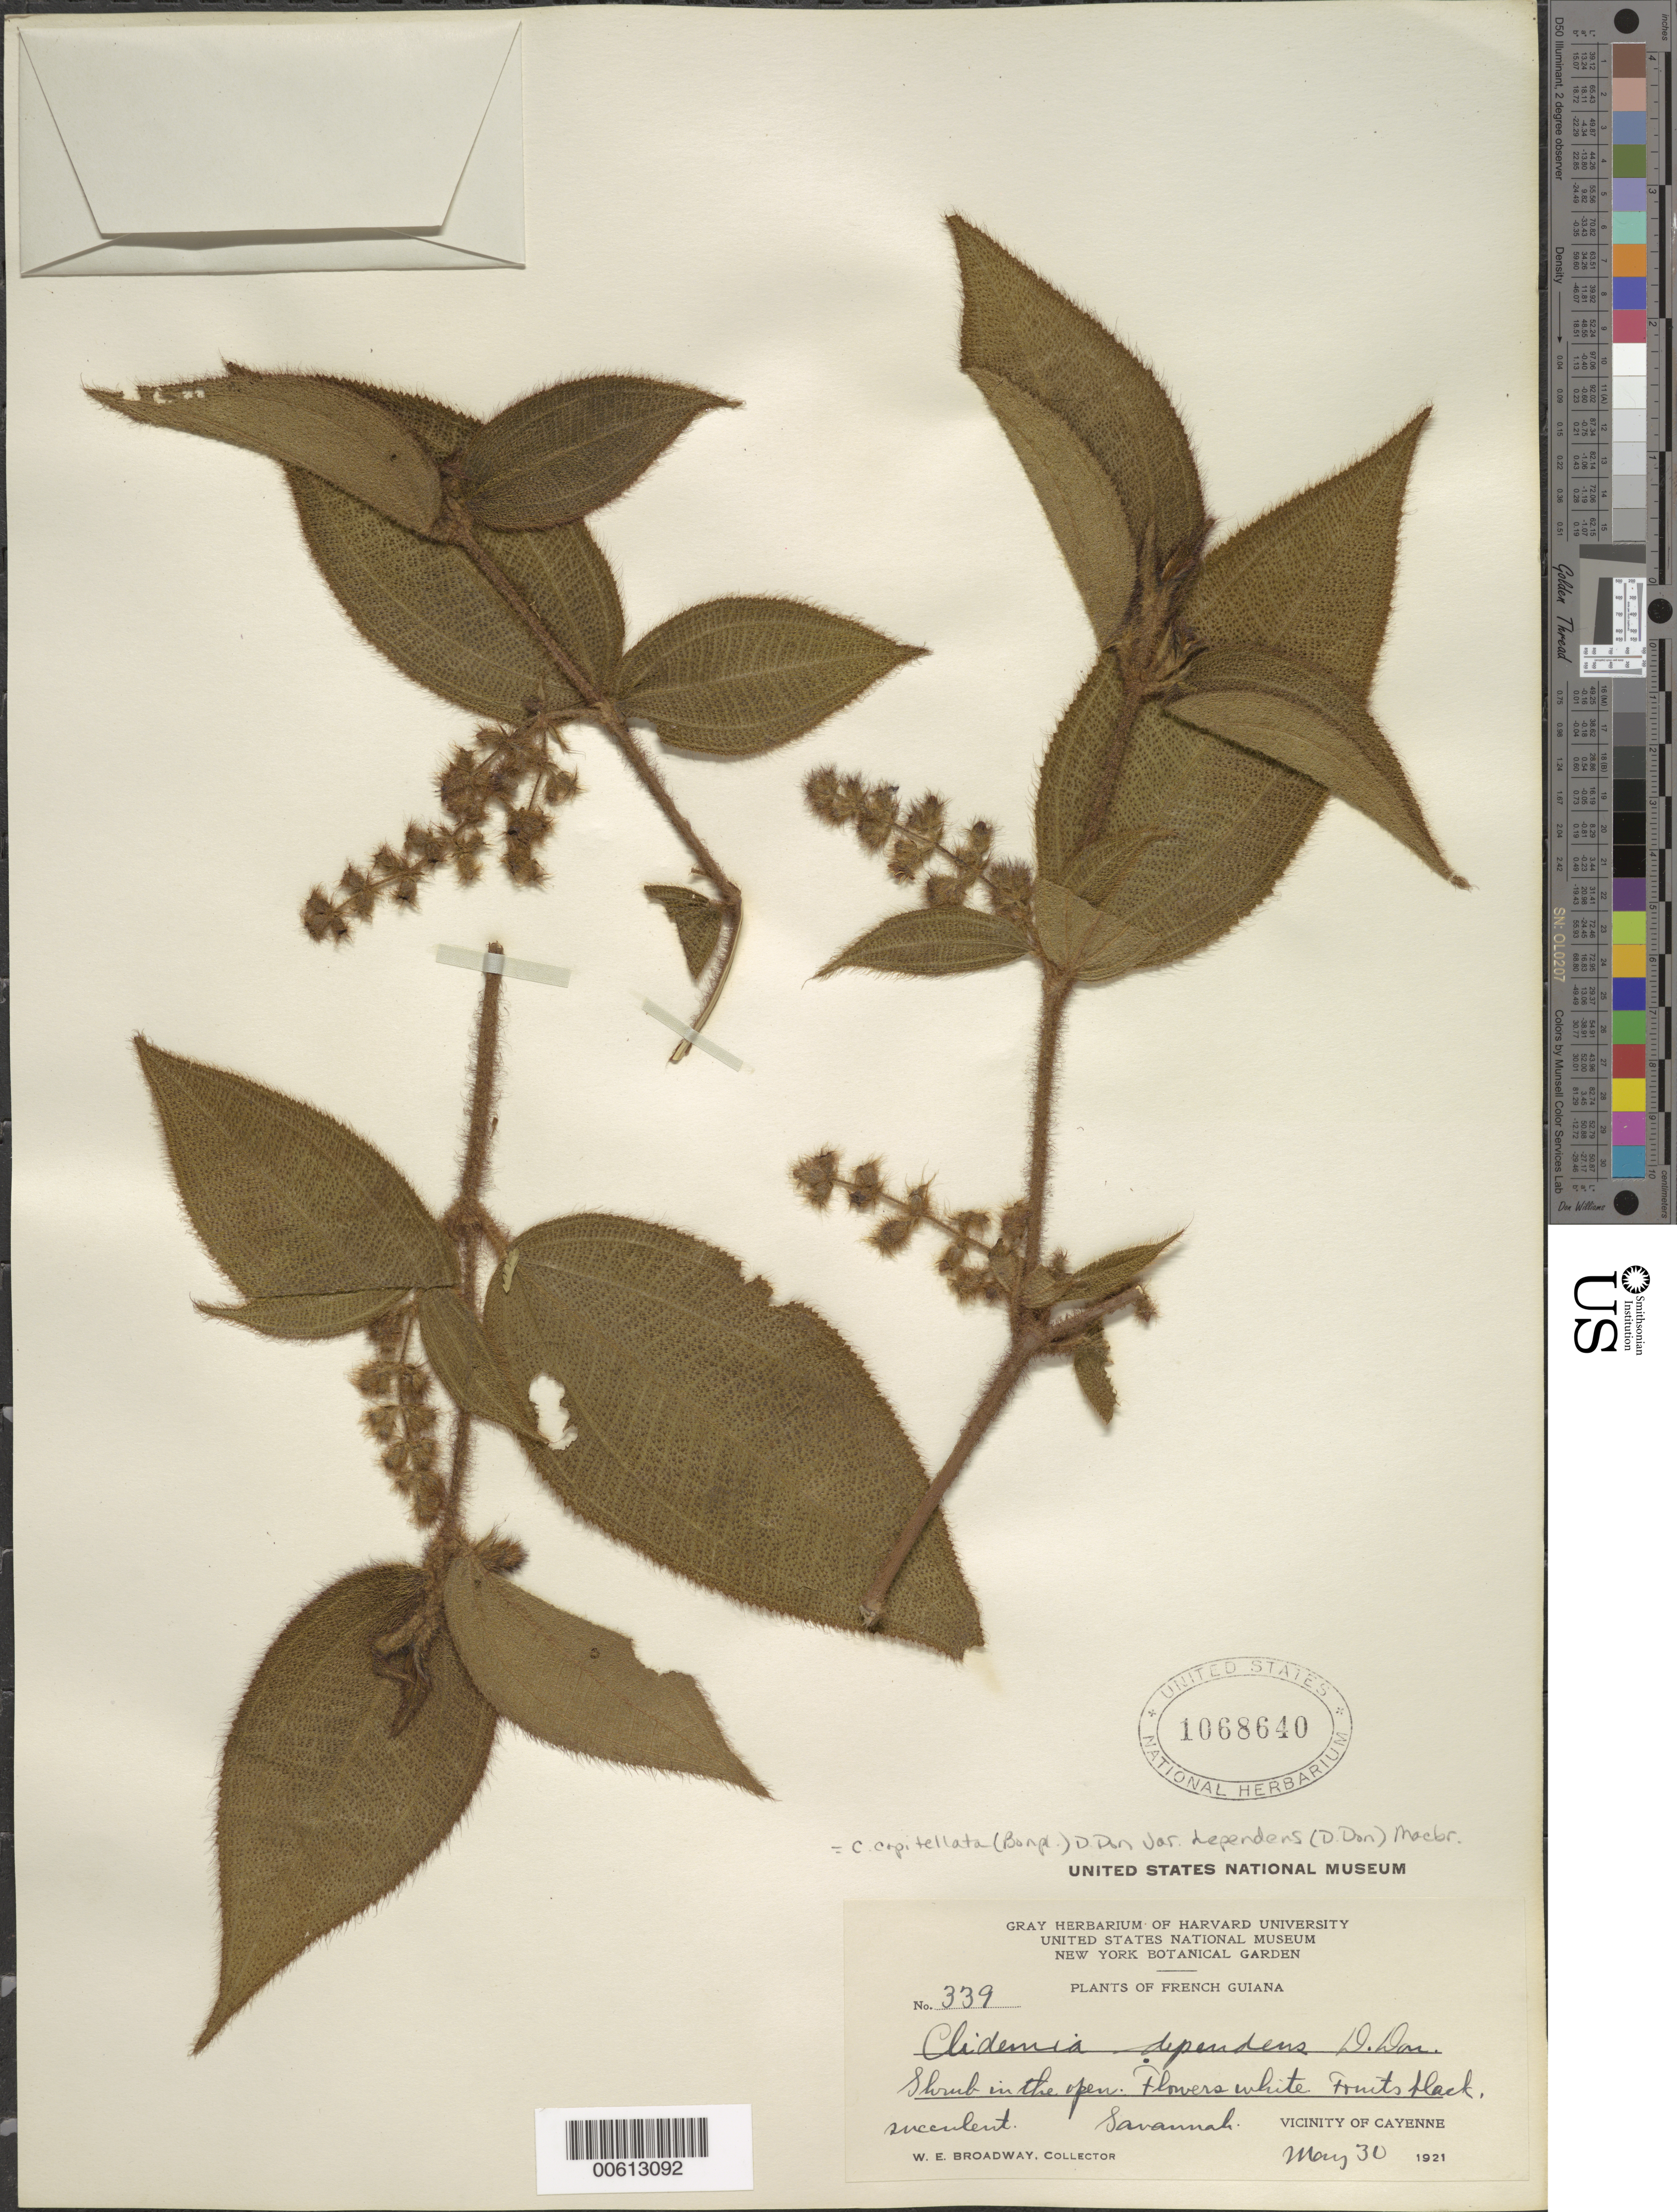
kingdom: Plantae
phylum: Tracheophyta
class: Magnoliopsida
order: Myrtales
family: Melastomataceae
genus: Clidemia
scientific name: Clidemia capitellata var. dependens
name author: (Pav. & D. Don) J.F. Macbr.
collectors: W. E. Broadway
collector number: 339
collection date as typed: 30-May-21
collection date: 1921-05-30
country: French Guiana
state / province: Cayenne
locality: Cayenne, vic.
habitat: Savannah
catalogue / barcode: US 1068640